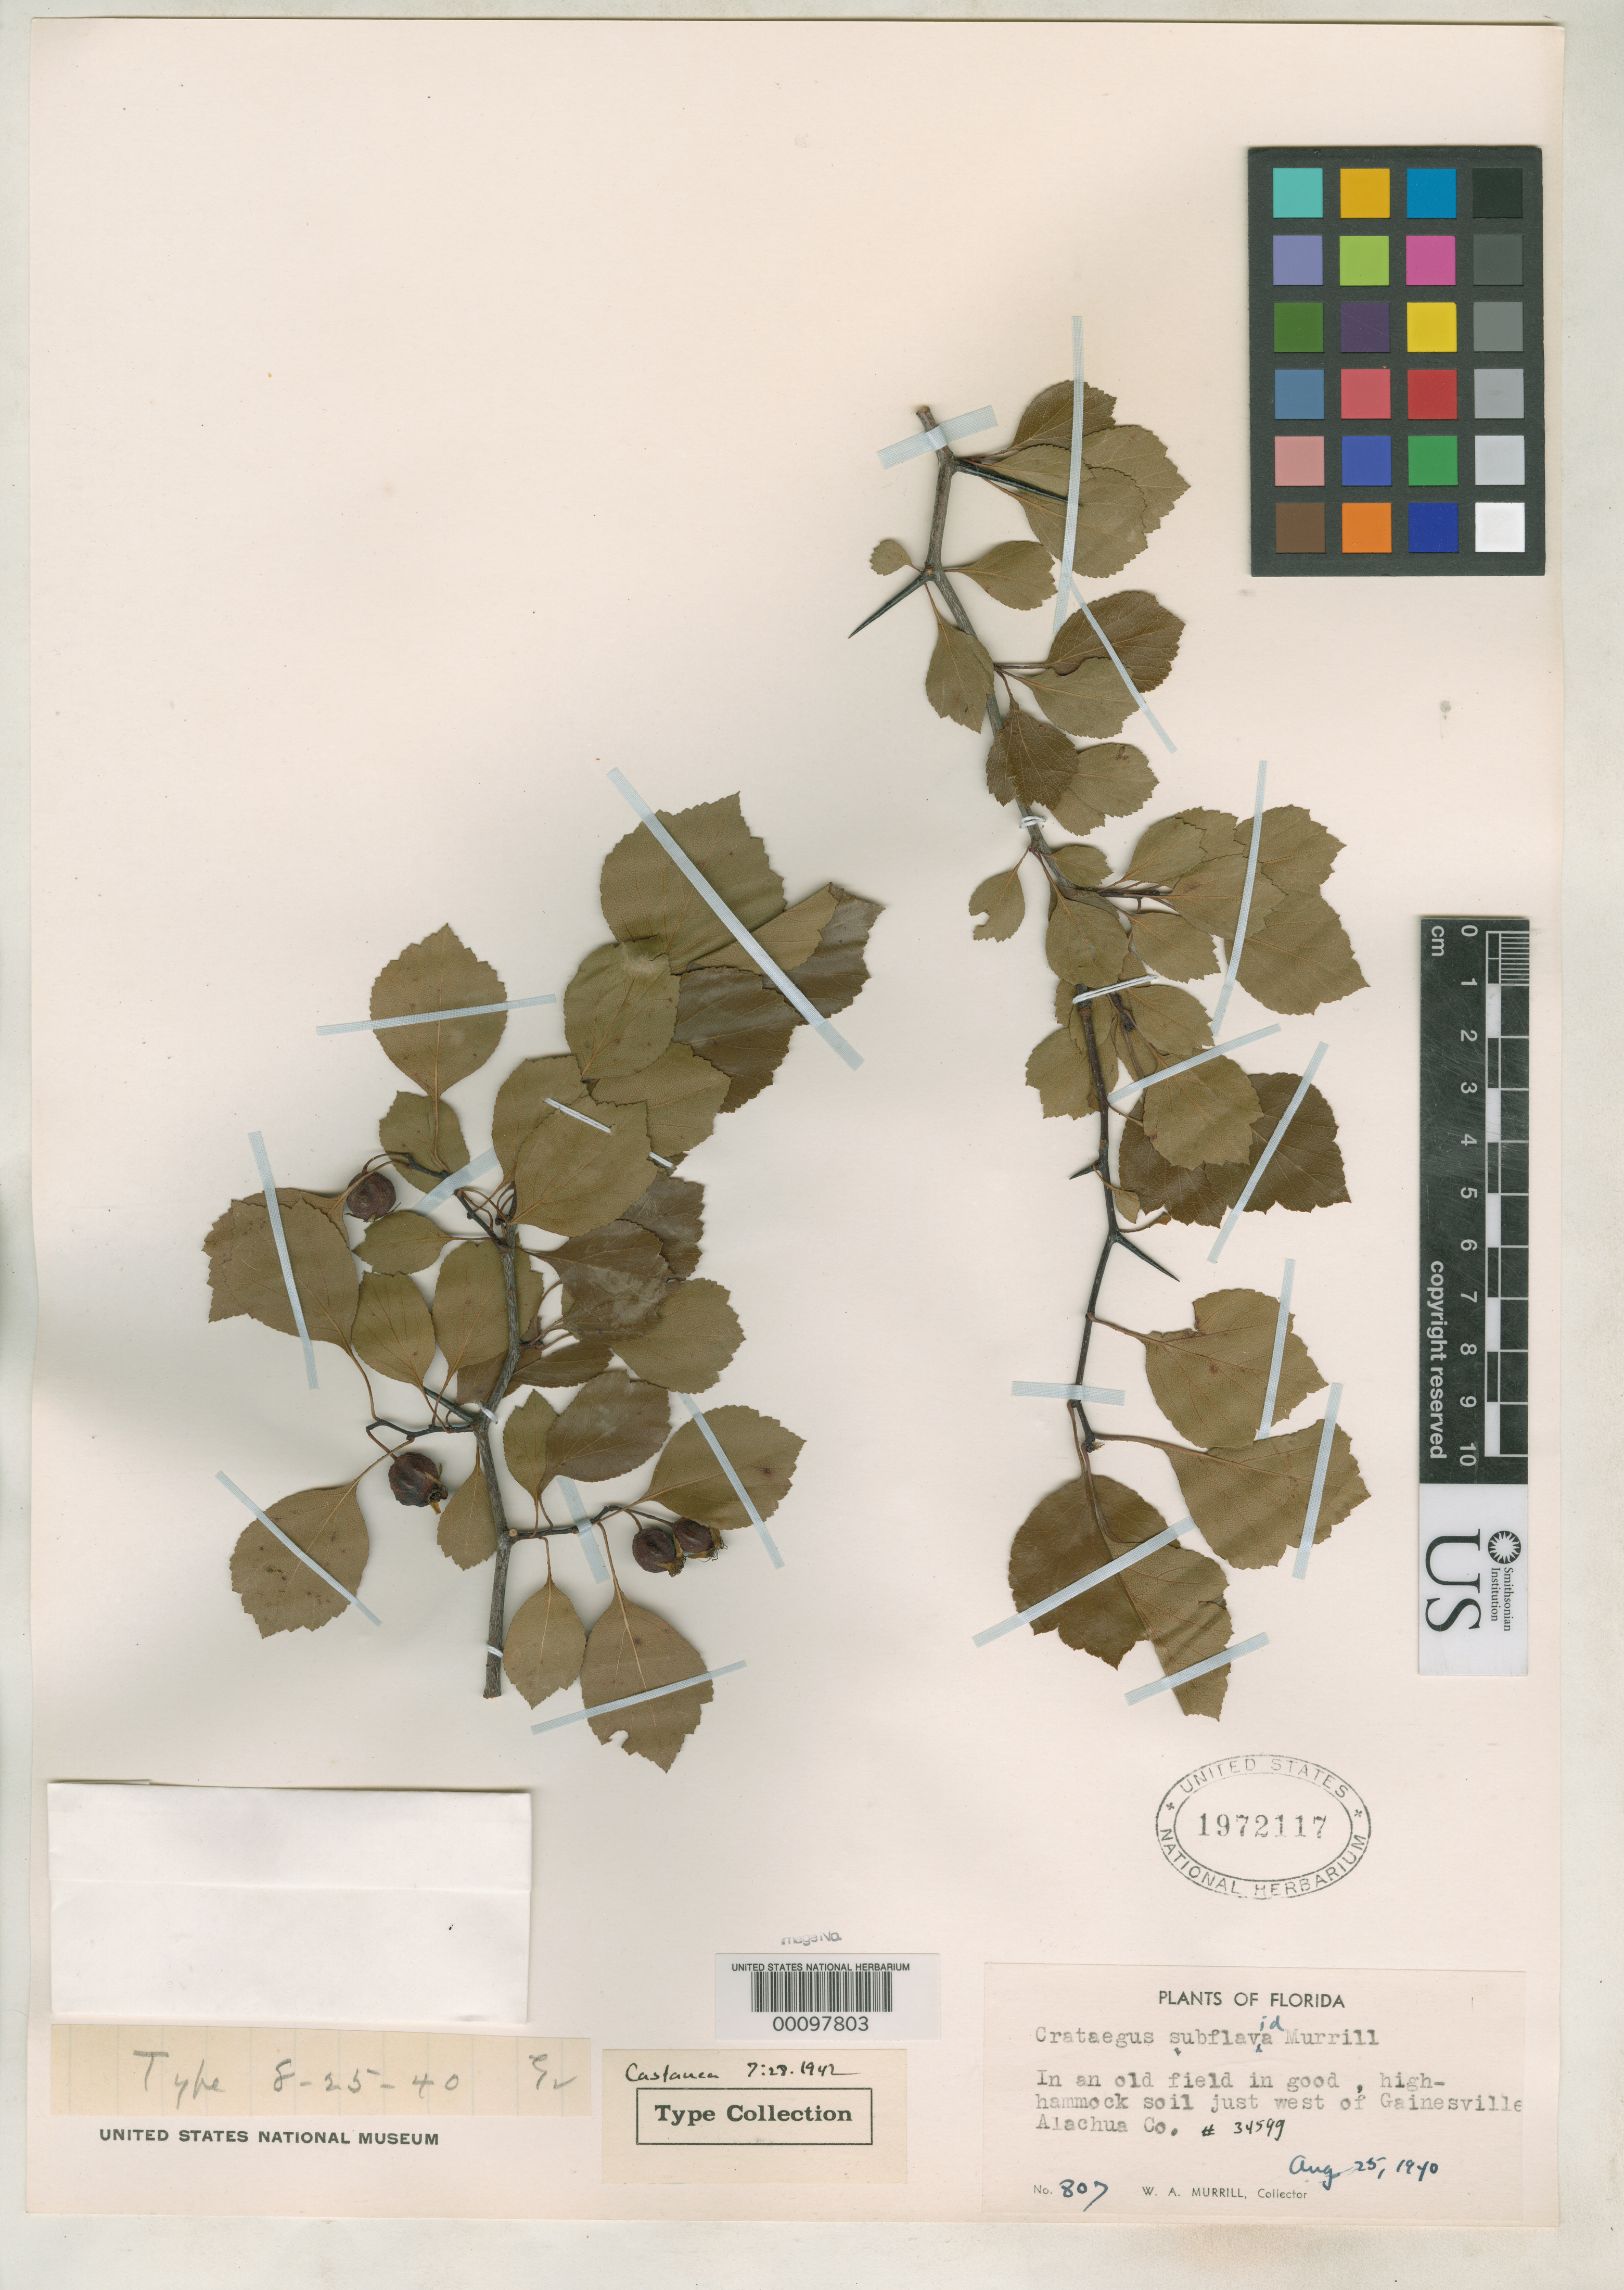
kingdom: Plantae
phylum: Tracheophyta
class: Magnoliopsida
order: Rosales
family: Rosaceae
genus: Crataegus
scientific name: Crataegus subflavida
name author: Murrill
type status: Isotype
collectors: W. A. Murrill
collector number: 34599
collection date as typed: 25 Aug 1940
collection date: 1940-08-25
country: United States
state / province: Florida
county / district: Alachua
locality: Just west of Gainesville, Alachua Co.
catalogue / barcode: US 1972117